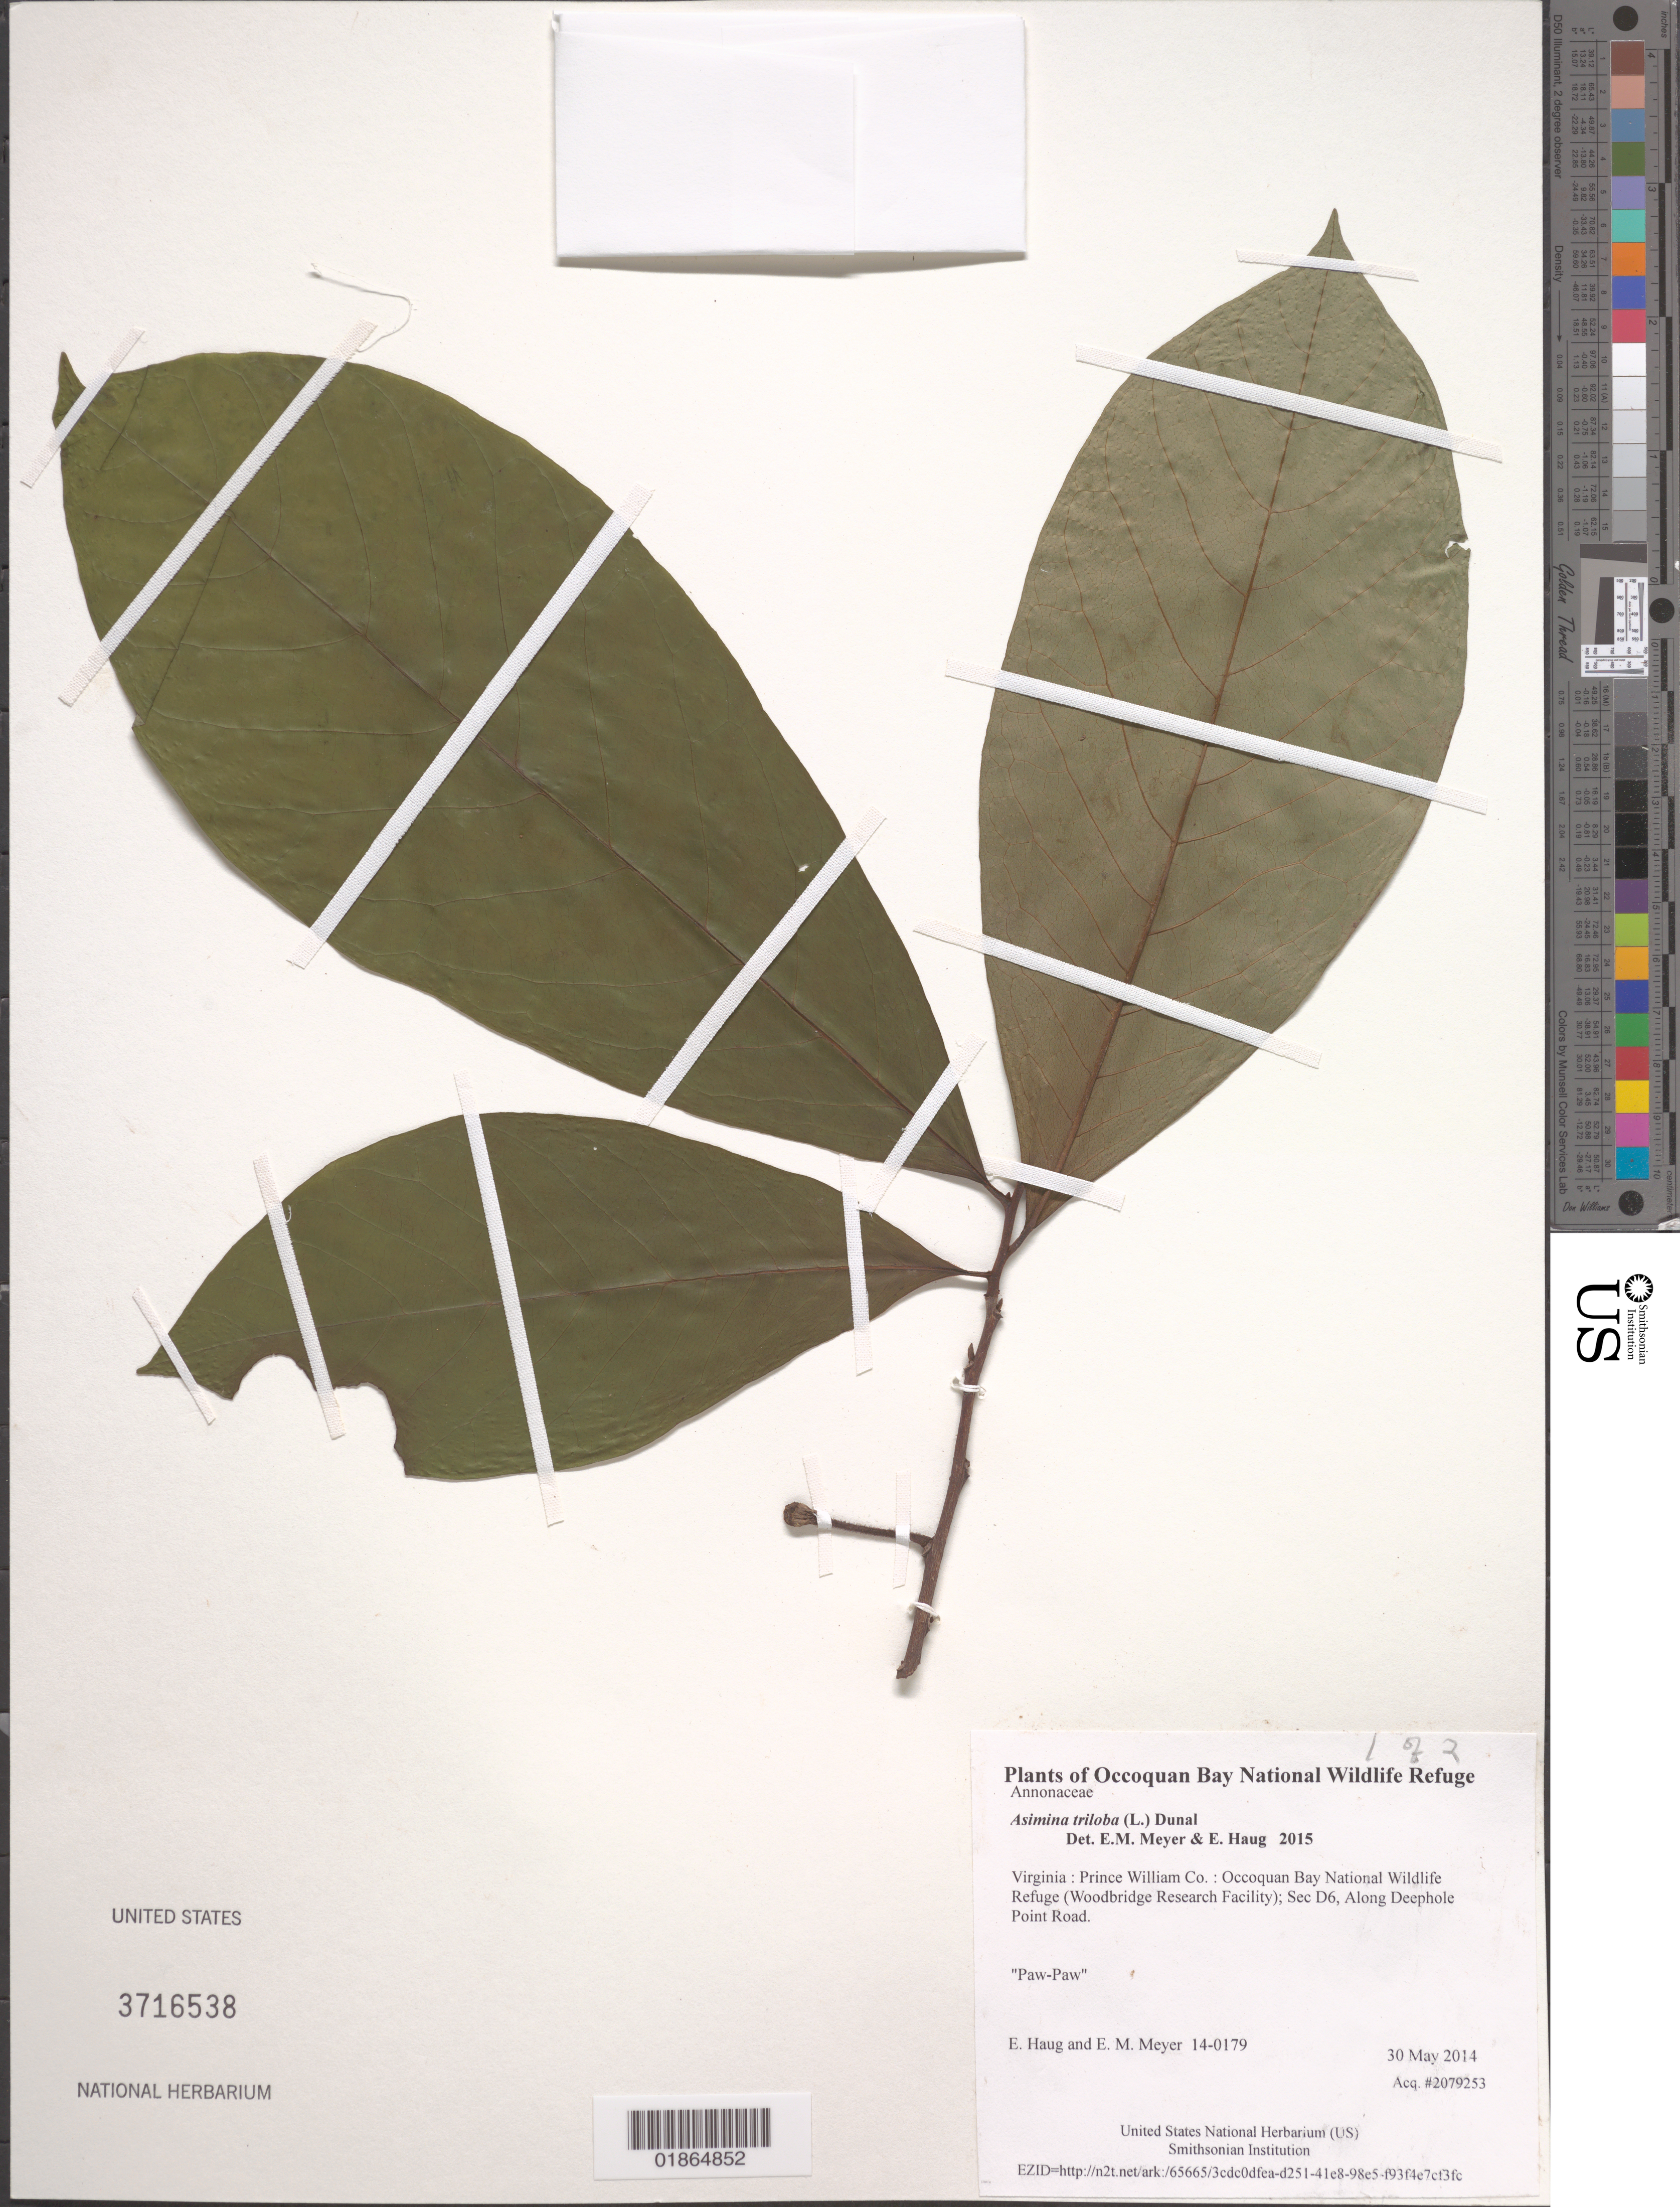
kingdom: Plantae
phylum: Tracheophyta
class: Magnoliopsida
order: Magnoliales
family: Annonaceae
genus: Asimina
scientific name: Asimina triloba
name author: (L.) Dunal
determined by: Meyer, E. M.; Haug, E.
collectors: E. Haug & E. M. Meyer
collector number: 14-0179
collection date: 2014-05-30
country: United States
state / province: Virginia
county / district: Prince William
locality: Occoquan Bay National Wildlife Refuge (Woodbridge Research Facility); Sec D6, Along Deephole Point Road.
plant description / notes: Paw-Paw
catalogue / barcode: US 3716538